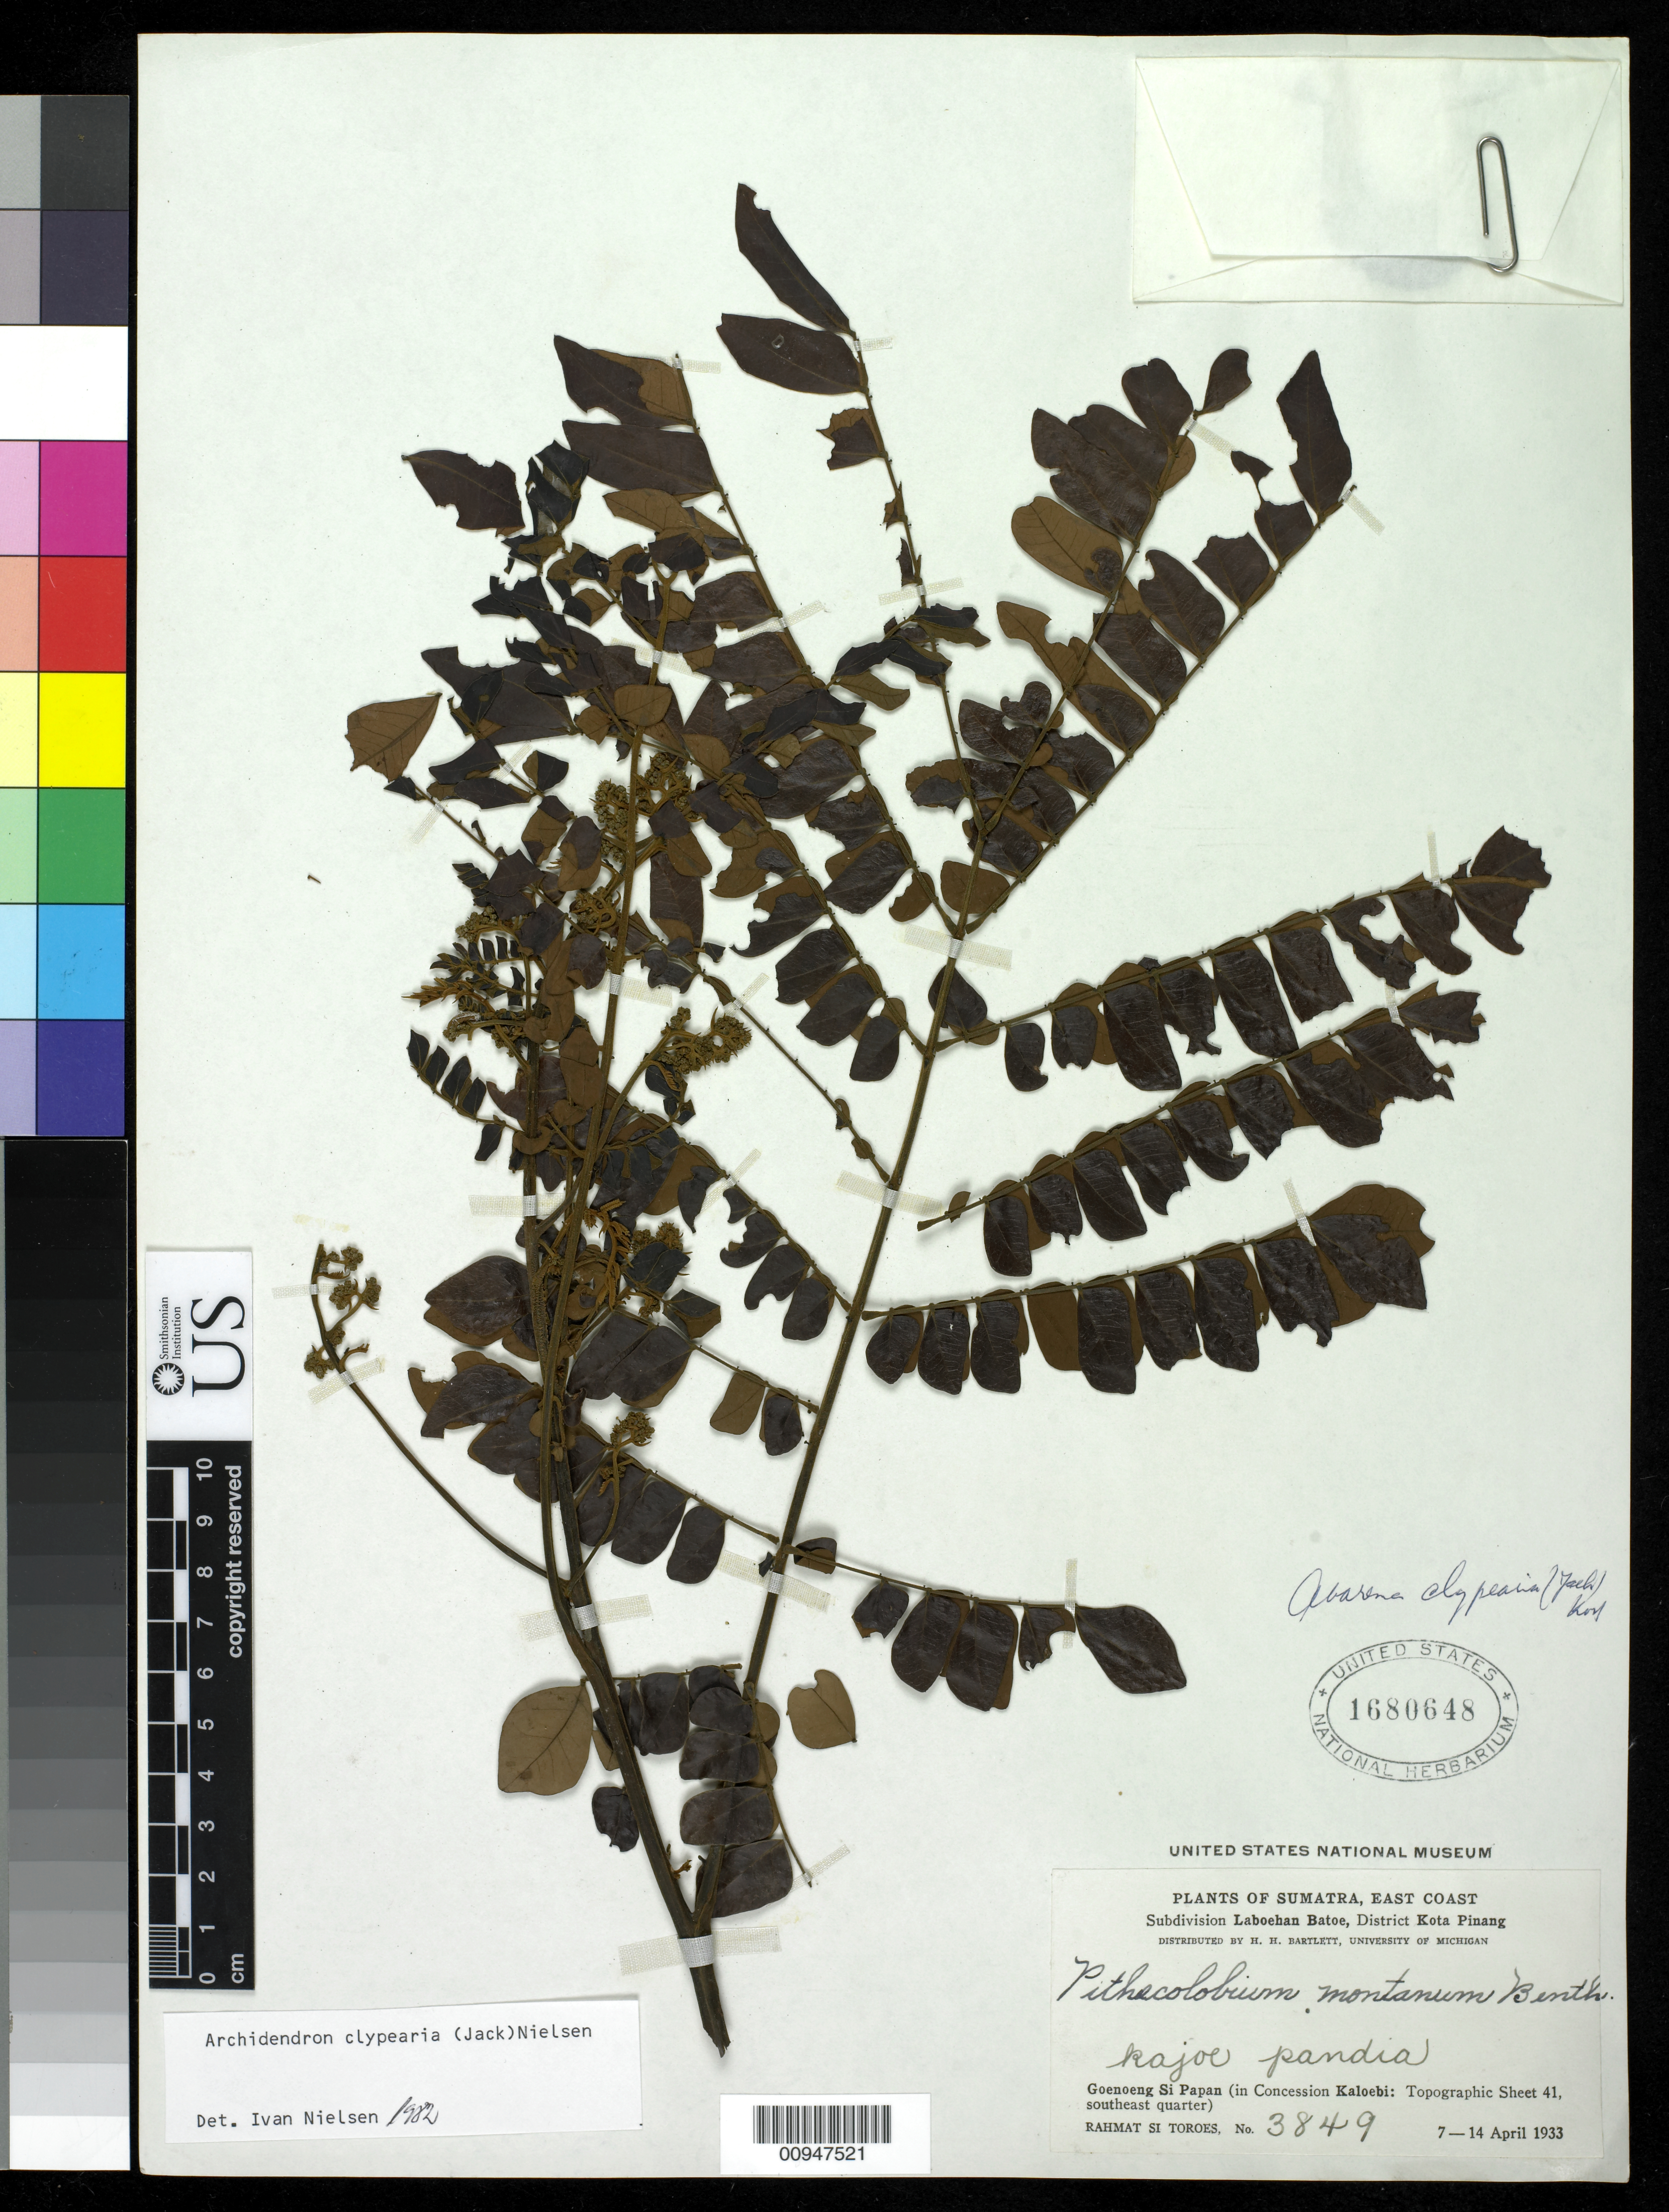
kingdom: Plantae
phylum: Tracheophyta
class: Magnoliopsida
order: Fabales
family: Fabaceae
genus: Archidendron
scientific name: Archidendron clypearia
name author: (Jack) I.C. Nielsen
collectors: Rahmat Si Boeea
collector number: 3849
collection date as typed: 07 Apr 1933 to 14 Apr 1933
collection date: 1933-04-07/1933-04-14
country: Indonesia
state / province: Sumatra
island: Sumatra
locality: Goenoeng Si Papan (in Concession Kaloebi)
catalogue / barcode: US 1680648